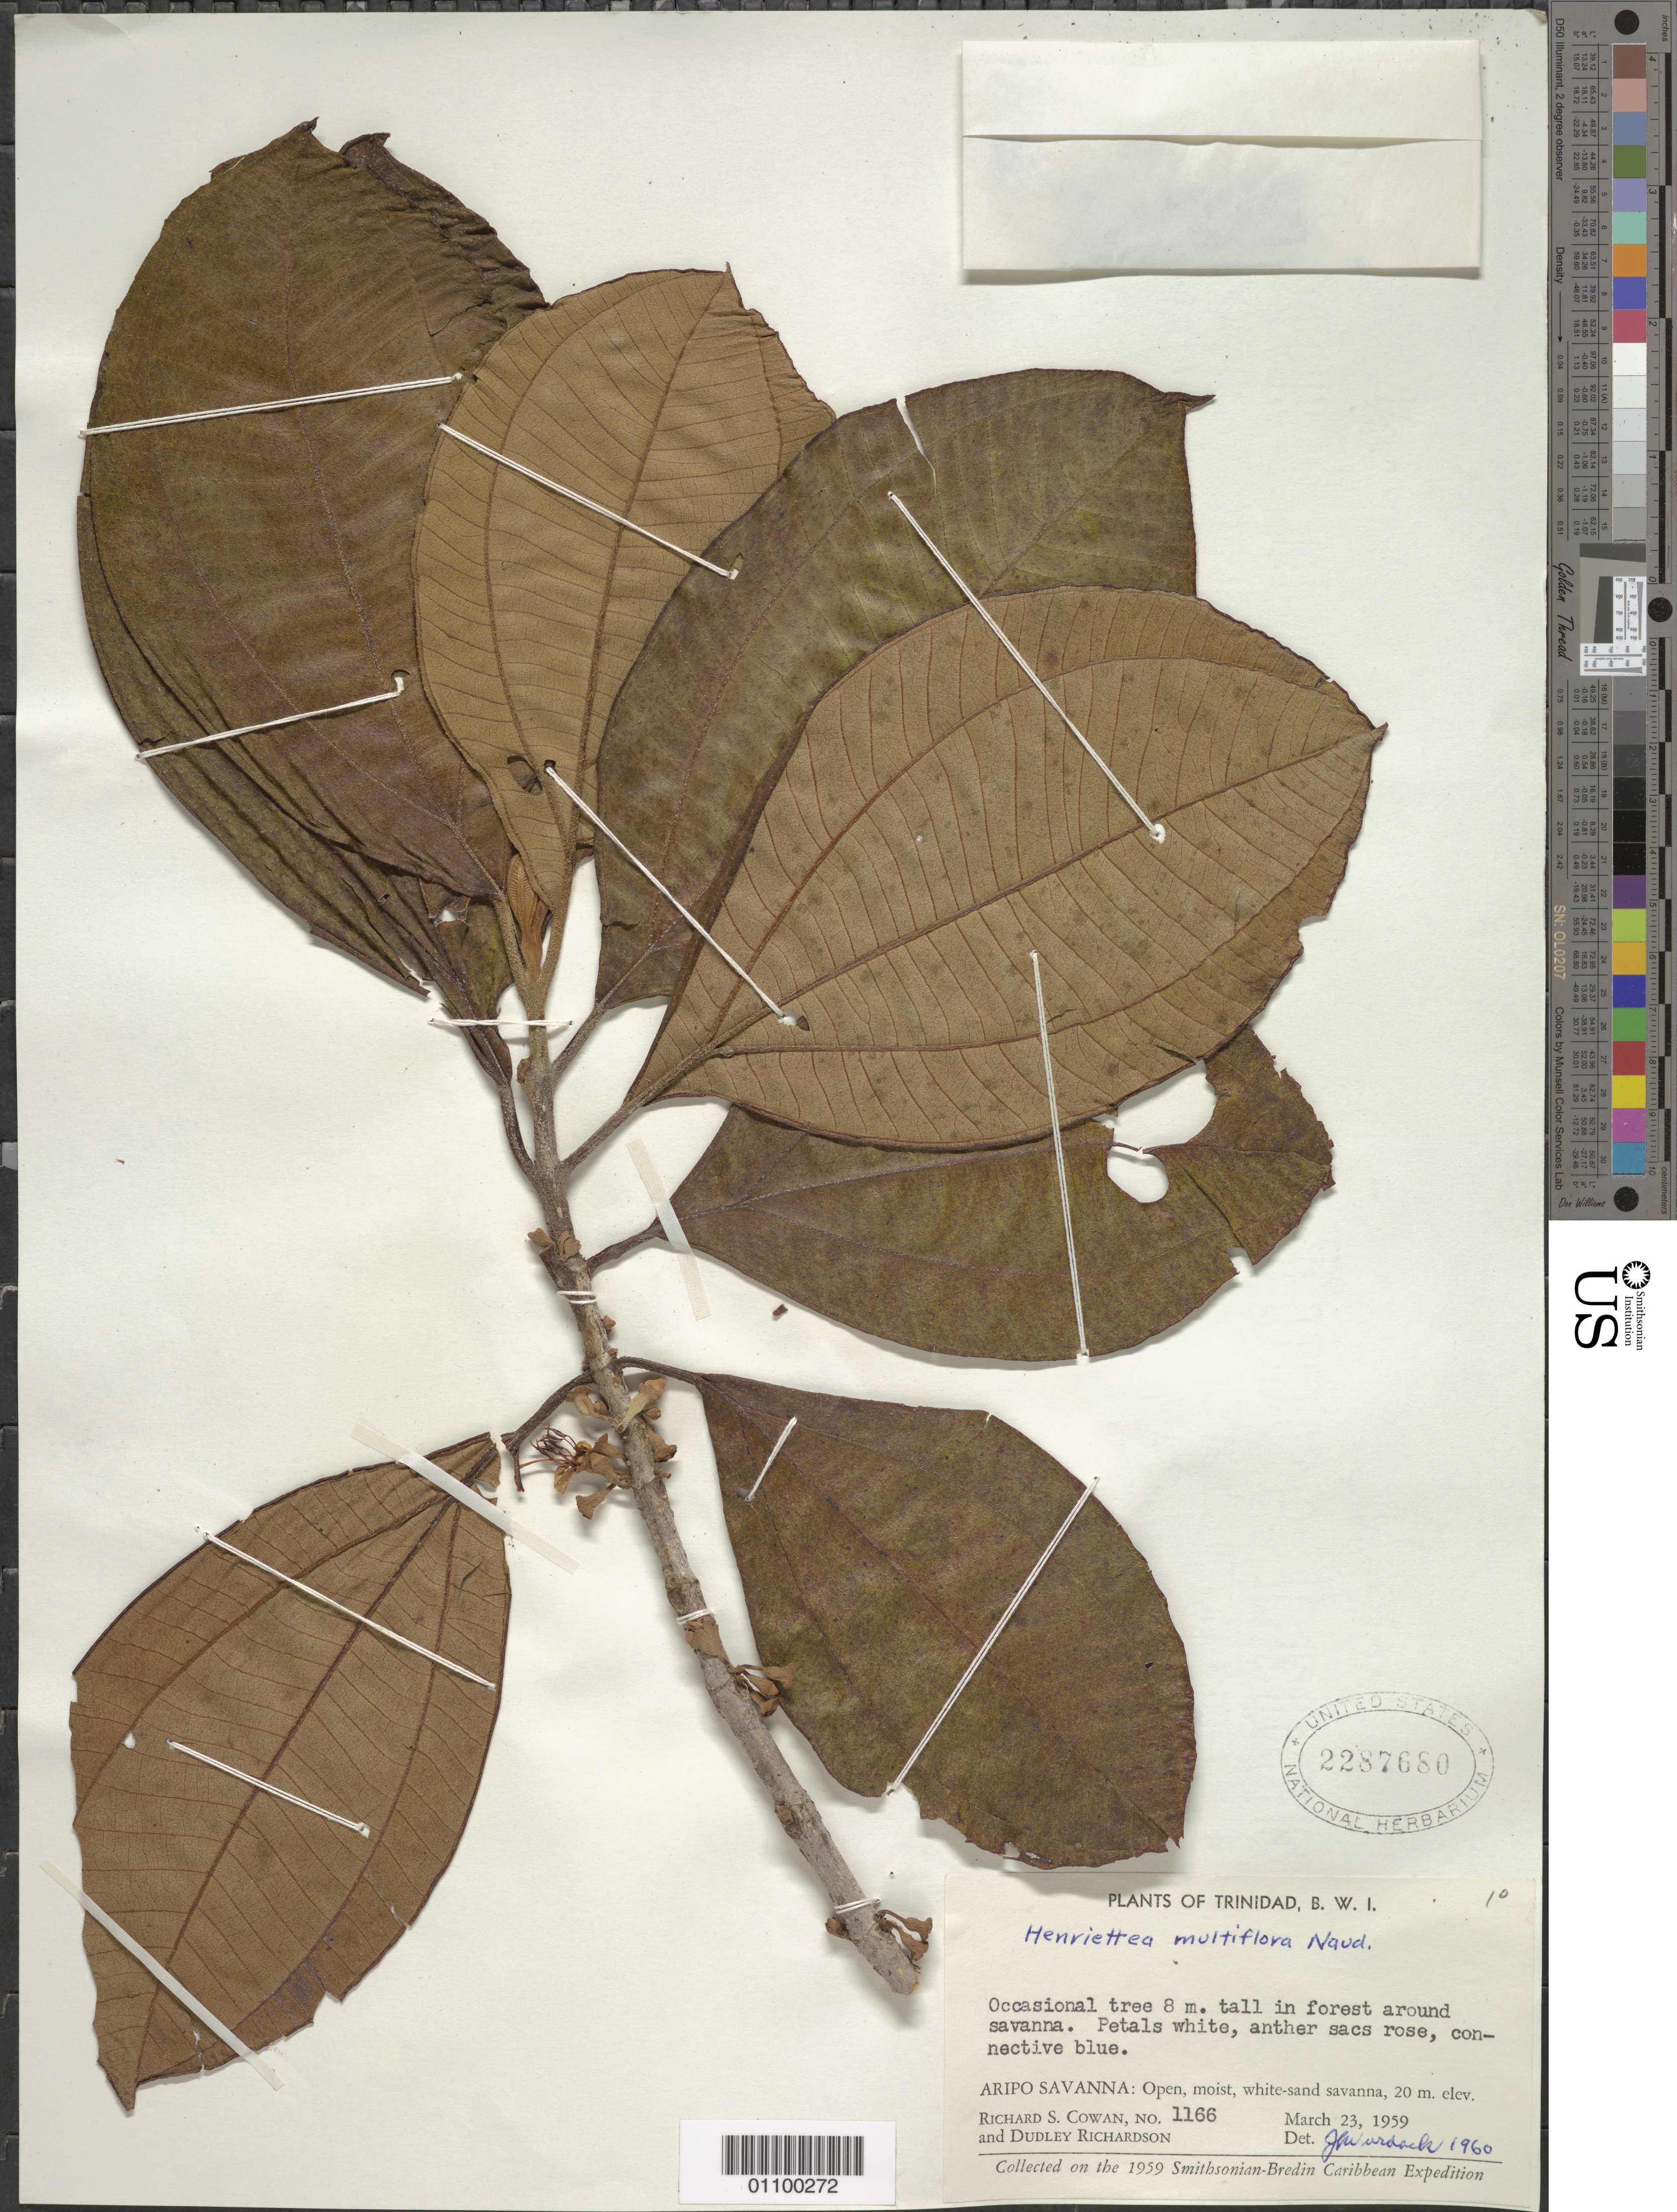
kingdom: Plantae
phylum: Tracheophyta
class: Magnoliopsida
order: Myrtales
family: Melastomataceae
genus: Henriettea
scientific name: Henriettea multiflora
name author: Naudin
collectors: R. S. Cowan & D. Richardson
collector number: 1166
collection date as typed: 23 Mar 1959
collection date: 1959-03-23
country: Trinidad and Tobago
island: Tobago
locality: Aripo Savanna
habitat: open, moist, white-sand savanna | in forest around savanna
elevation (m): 20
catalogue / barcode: US 2287680